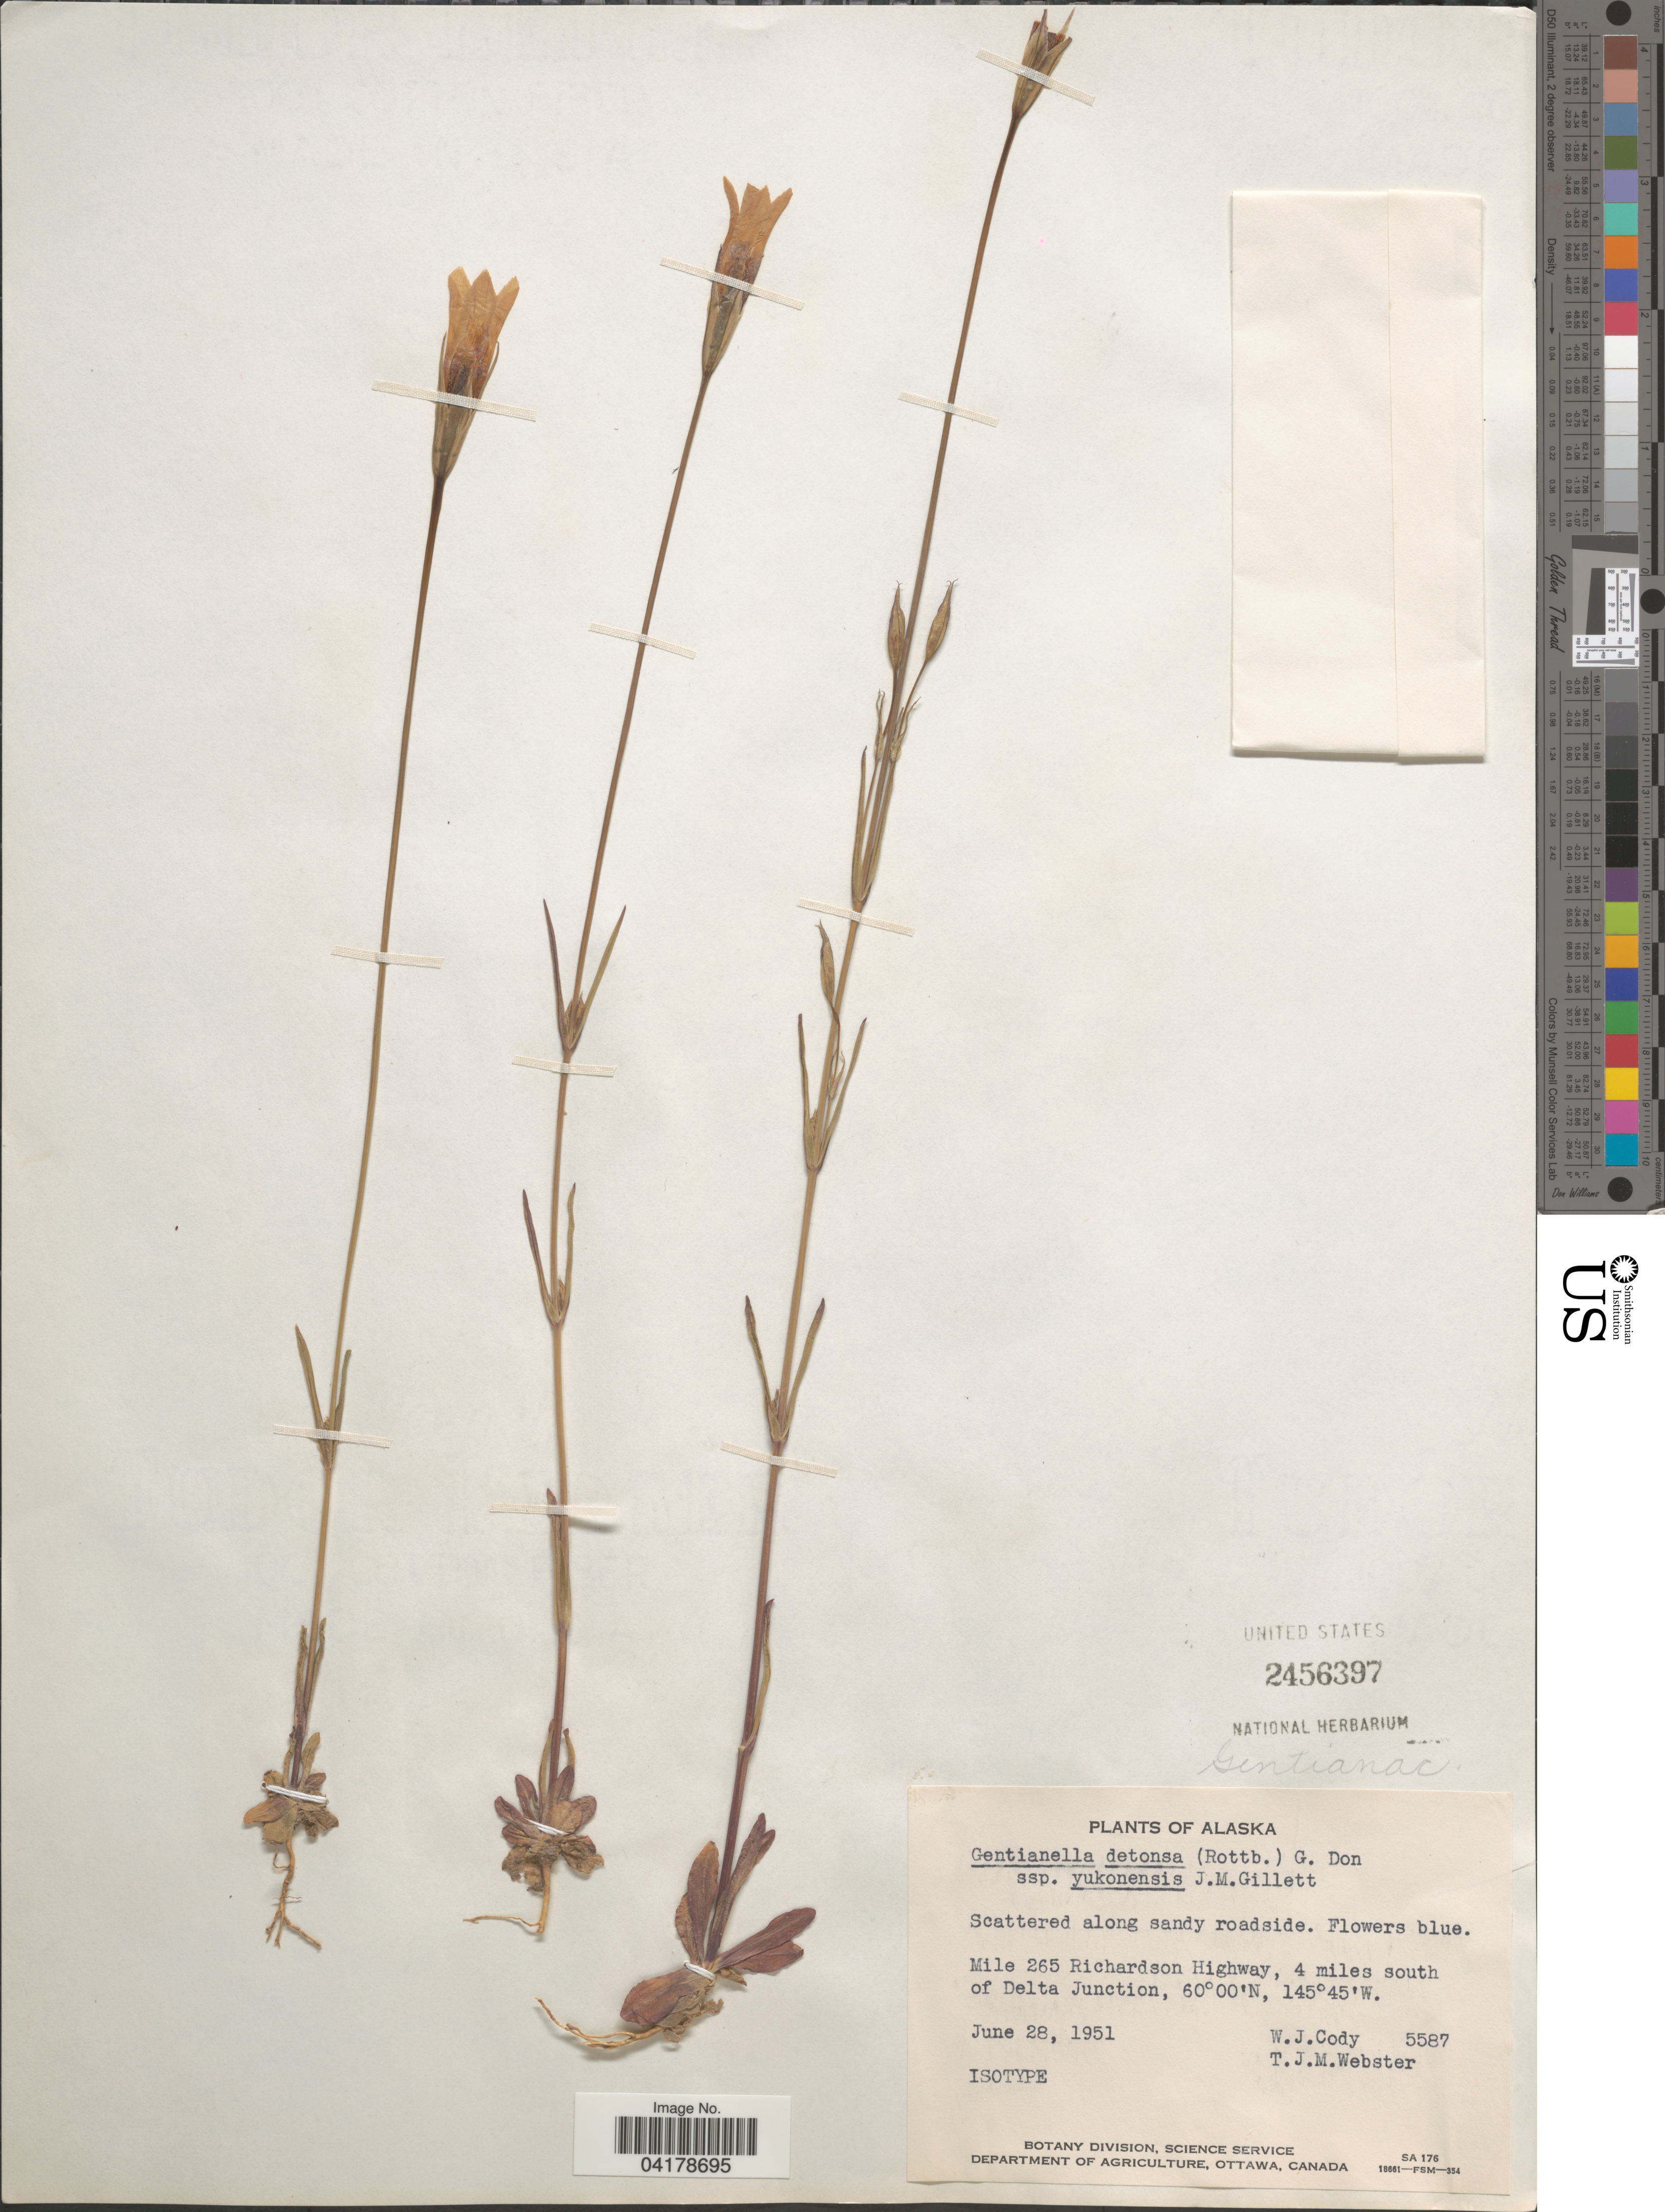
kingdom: Plantae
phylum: Tracheophyta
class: Magnoliopsida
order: Gentianales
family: Gentianaceae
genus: Gentianella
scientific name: Gentianella detonsa subsp. yukonensis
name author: J.M. Gillett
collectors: W. Cody & T. J. Webster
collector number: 5587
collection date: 1951-06-28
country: United States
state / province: Alaska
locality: Mile 265 Richardson Highway, 4 miles south of Delta Junction.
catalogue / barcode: US 2456397